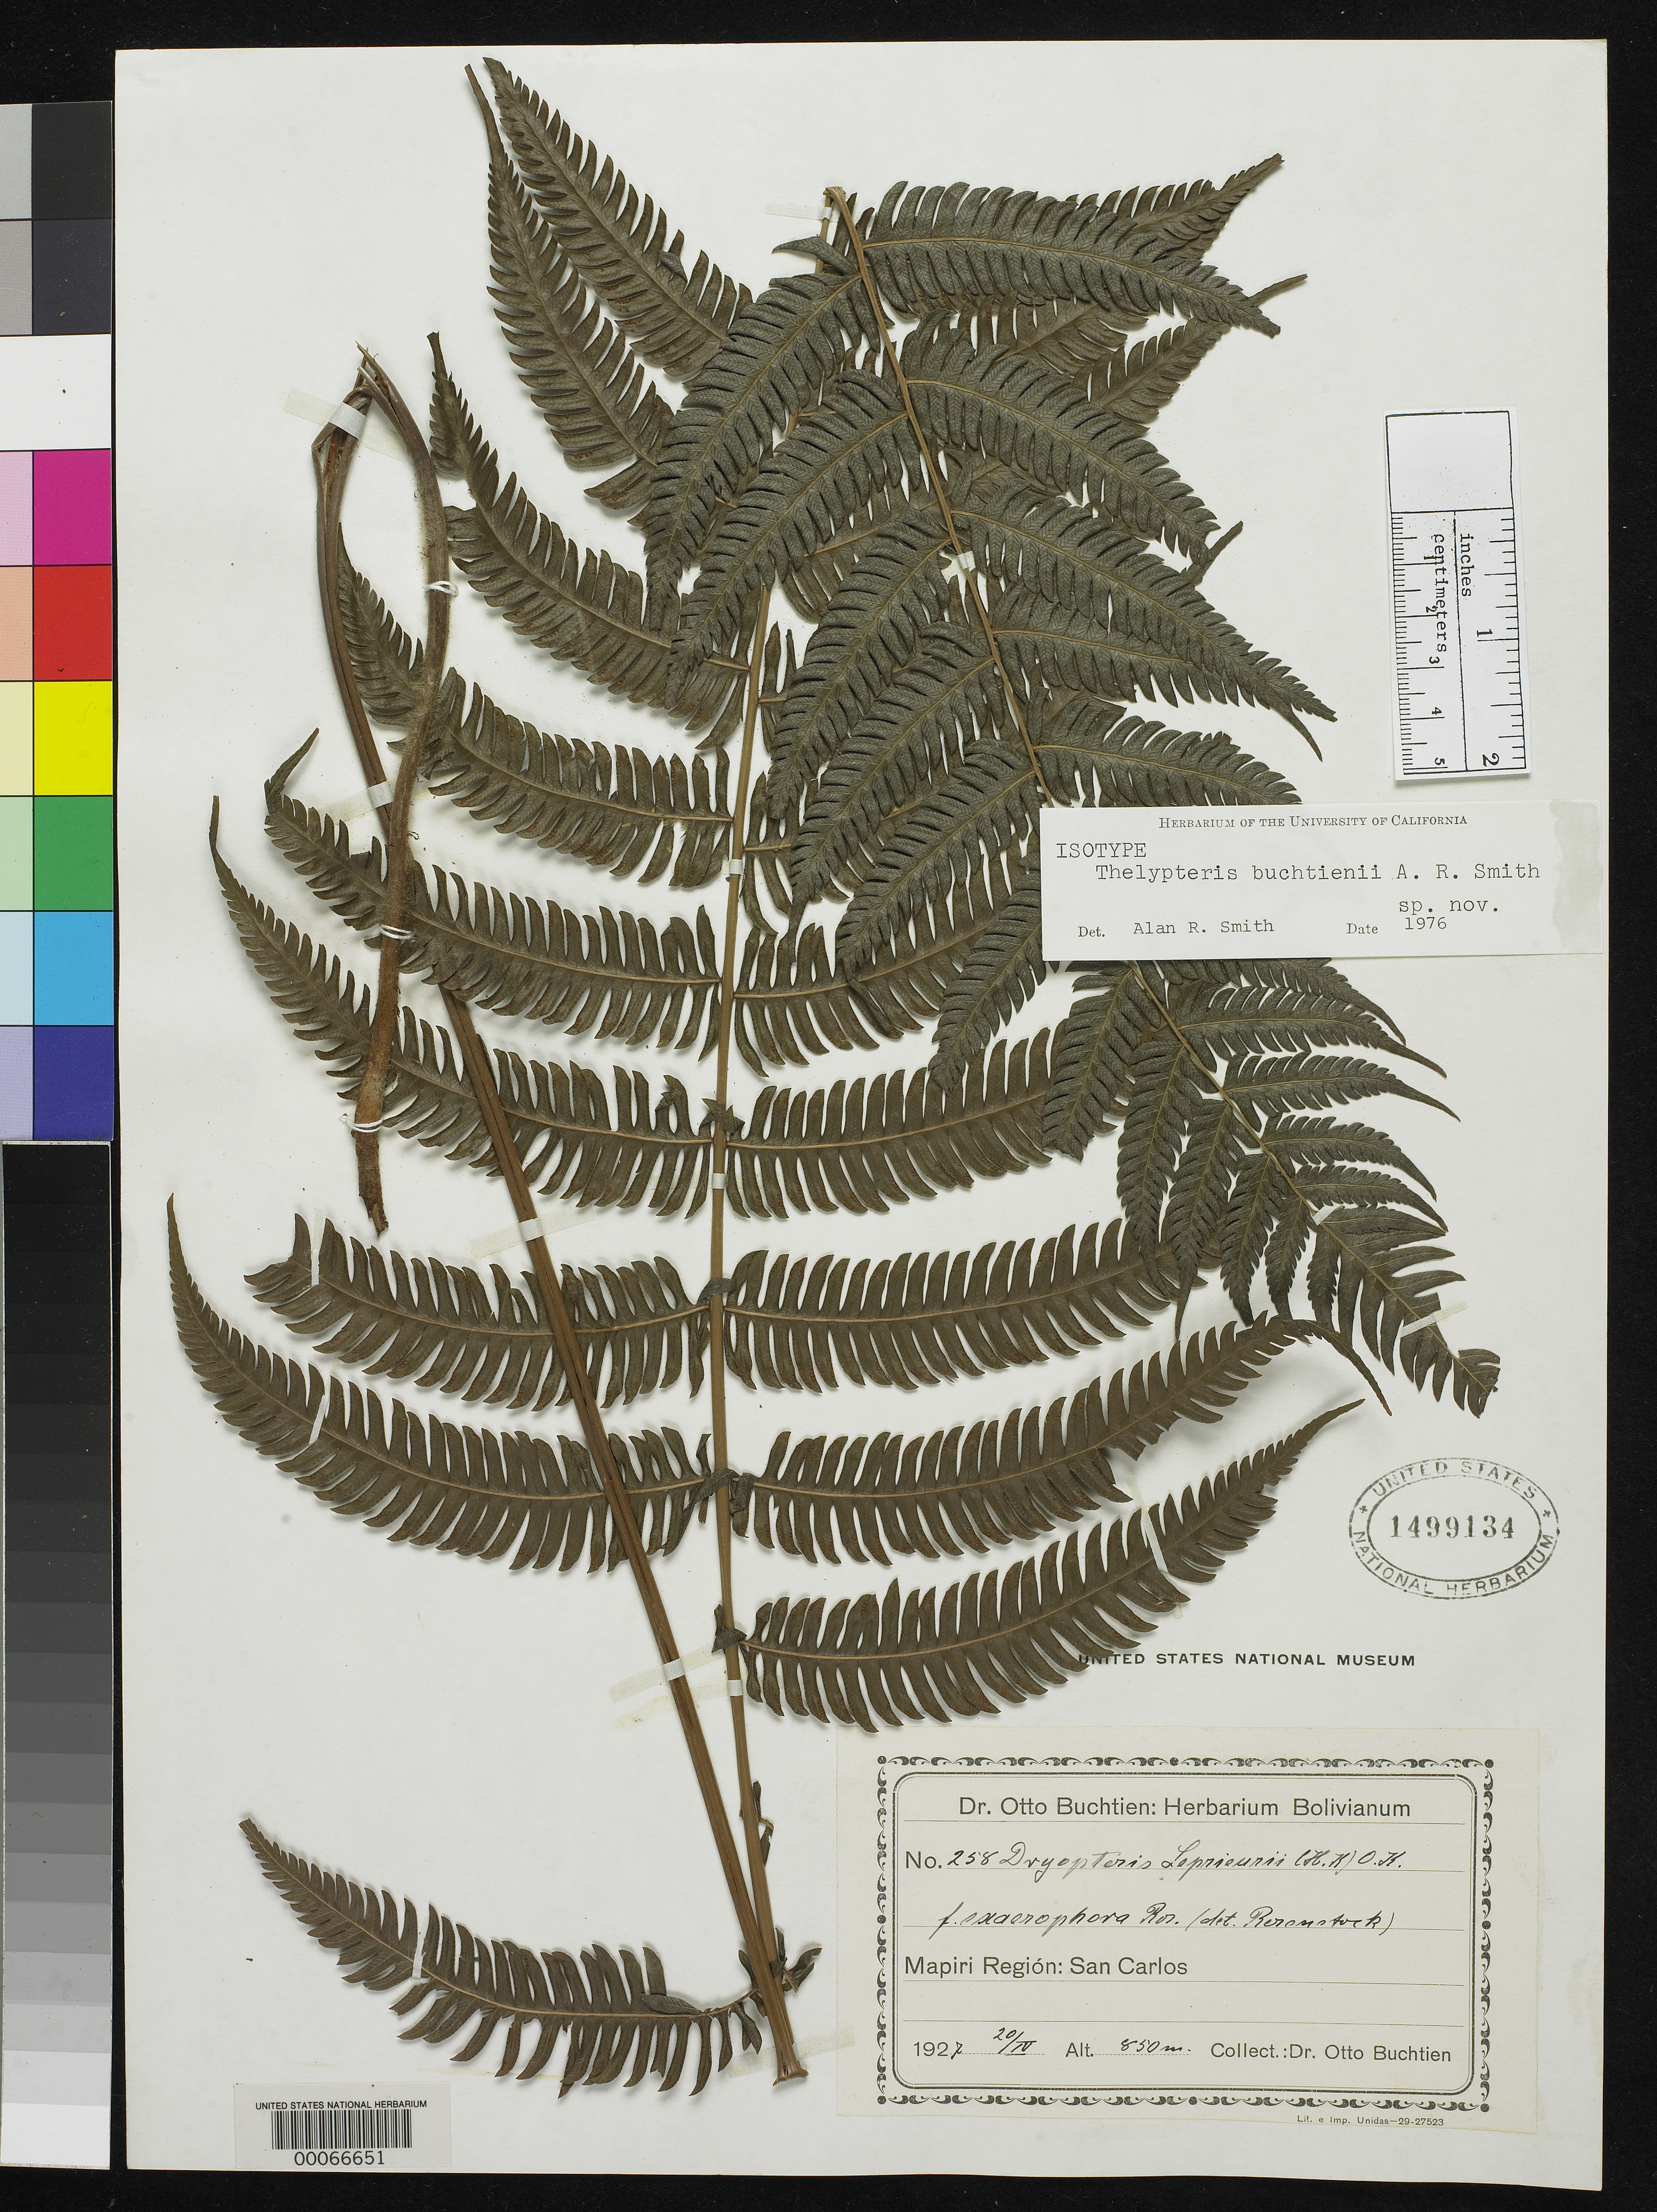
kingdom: Plantae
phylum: Tracheophyta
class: Polypodiopsida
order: Polypodiales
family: Thelypteridaceae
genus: Thelypteris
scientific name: Thelypteris buchtienii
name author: A.R. Sm.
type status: Isotype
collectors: O. Buchtien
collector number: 258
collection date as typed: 20 Apr 1927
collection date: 1927-04-20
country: Bolivia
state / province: La Paz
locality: San Carlos.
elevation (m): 850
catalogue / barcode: US 1499134